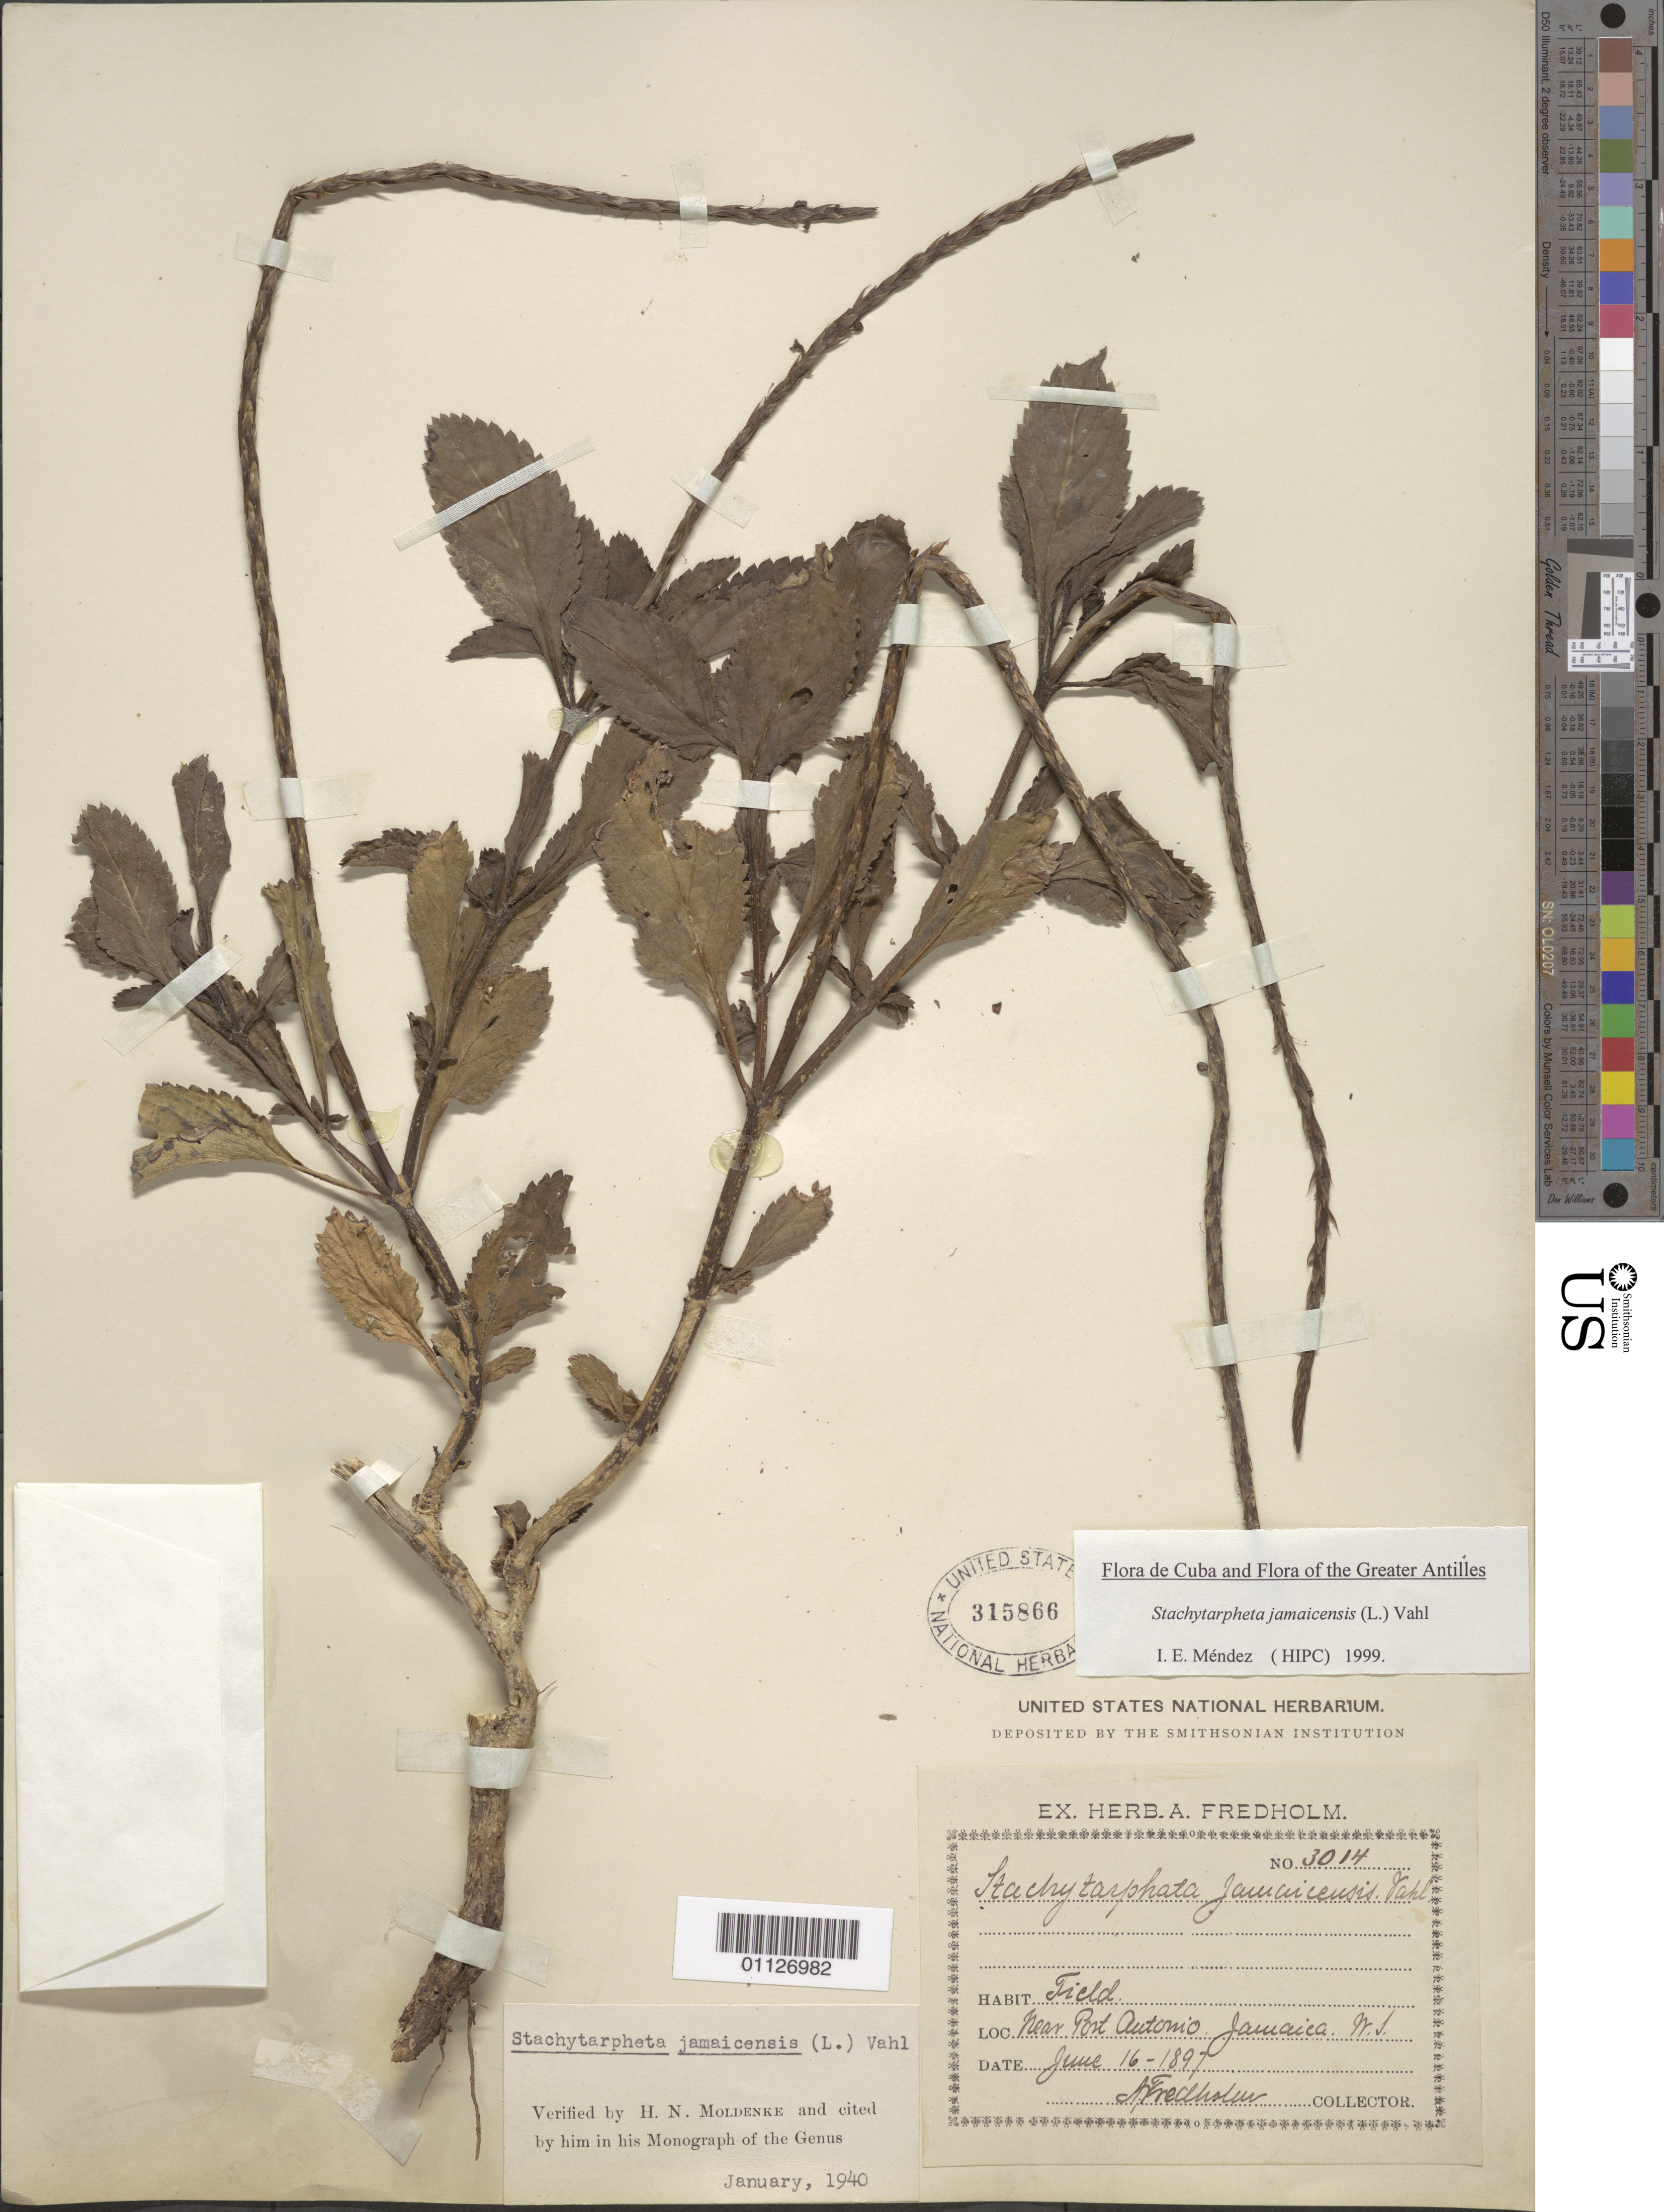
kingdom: Plantae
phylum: Tracheophyta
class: Magnoliopsida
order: Lamiales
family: Verbenaceae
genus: Stachytarpheta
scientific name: Stachytarpheta jamaicensis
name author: (L.) Vahl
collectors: A. Fredholm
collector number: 3014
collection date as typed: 16 Jun 1897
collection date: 1897-06-16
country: Jamaica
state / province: Portland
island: Jamaica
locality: Field near Port Antonio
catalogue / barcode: US 315866